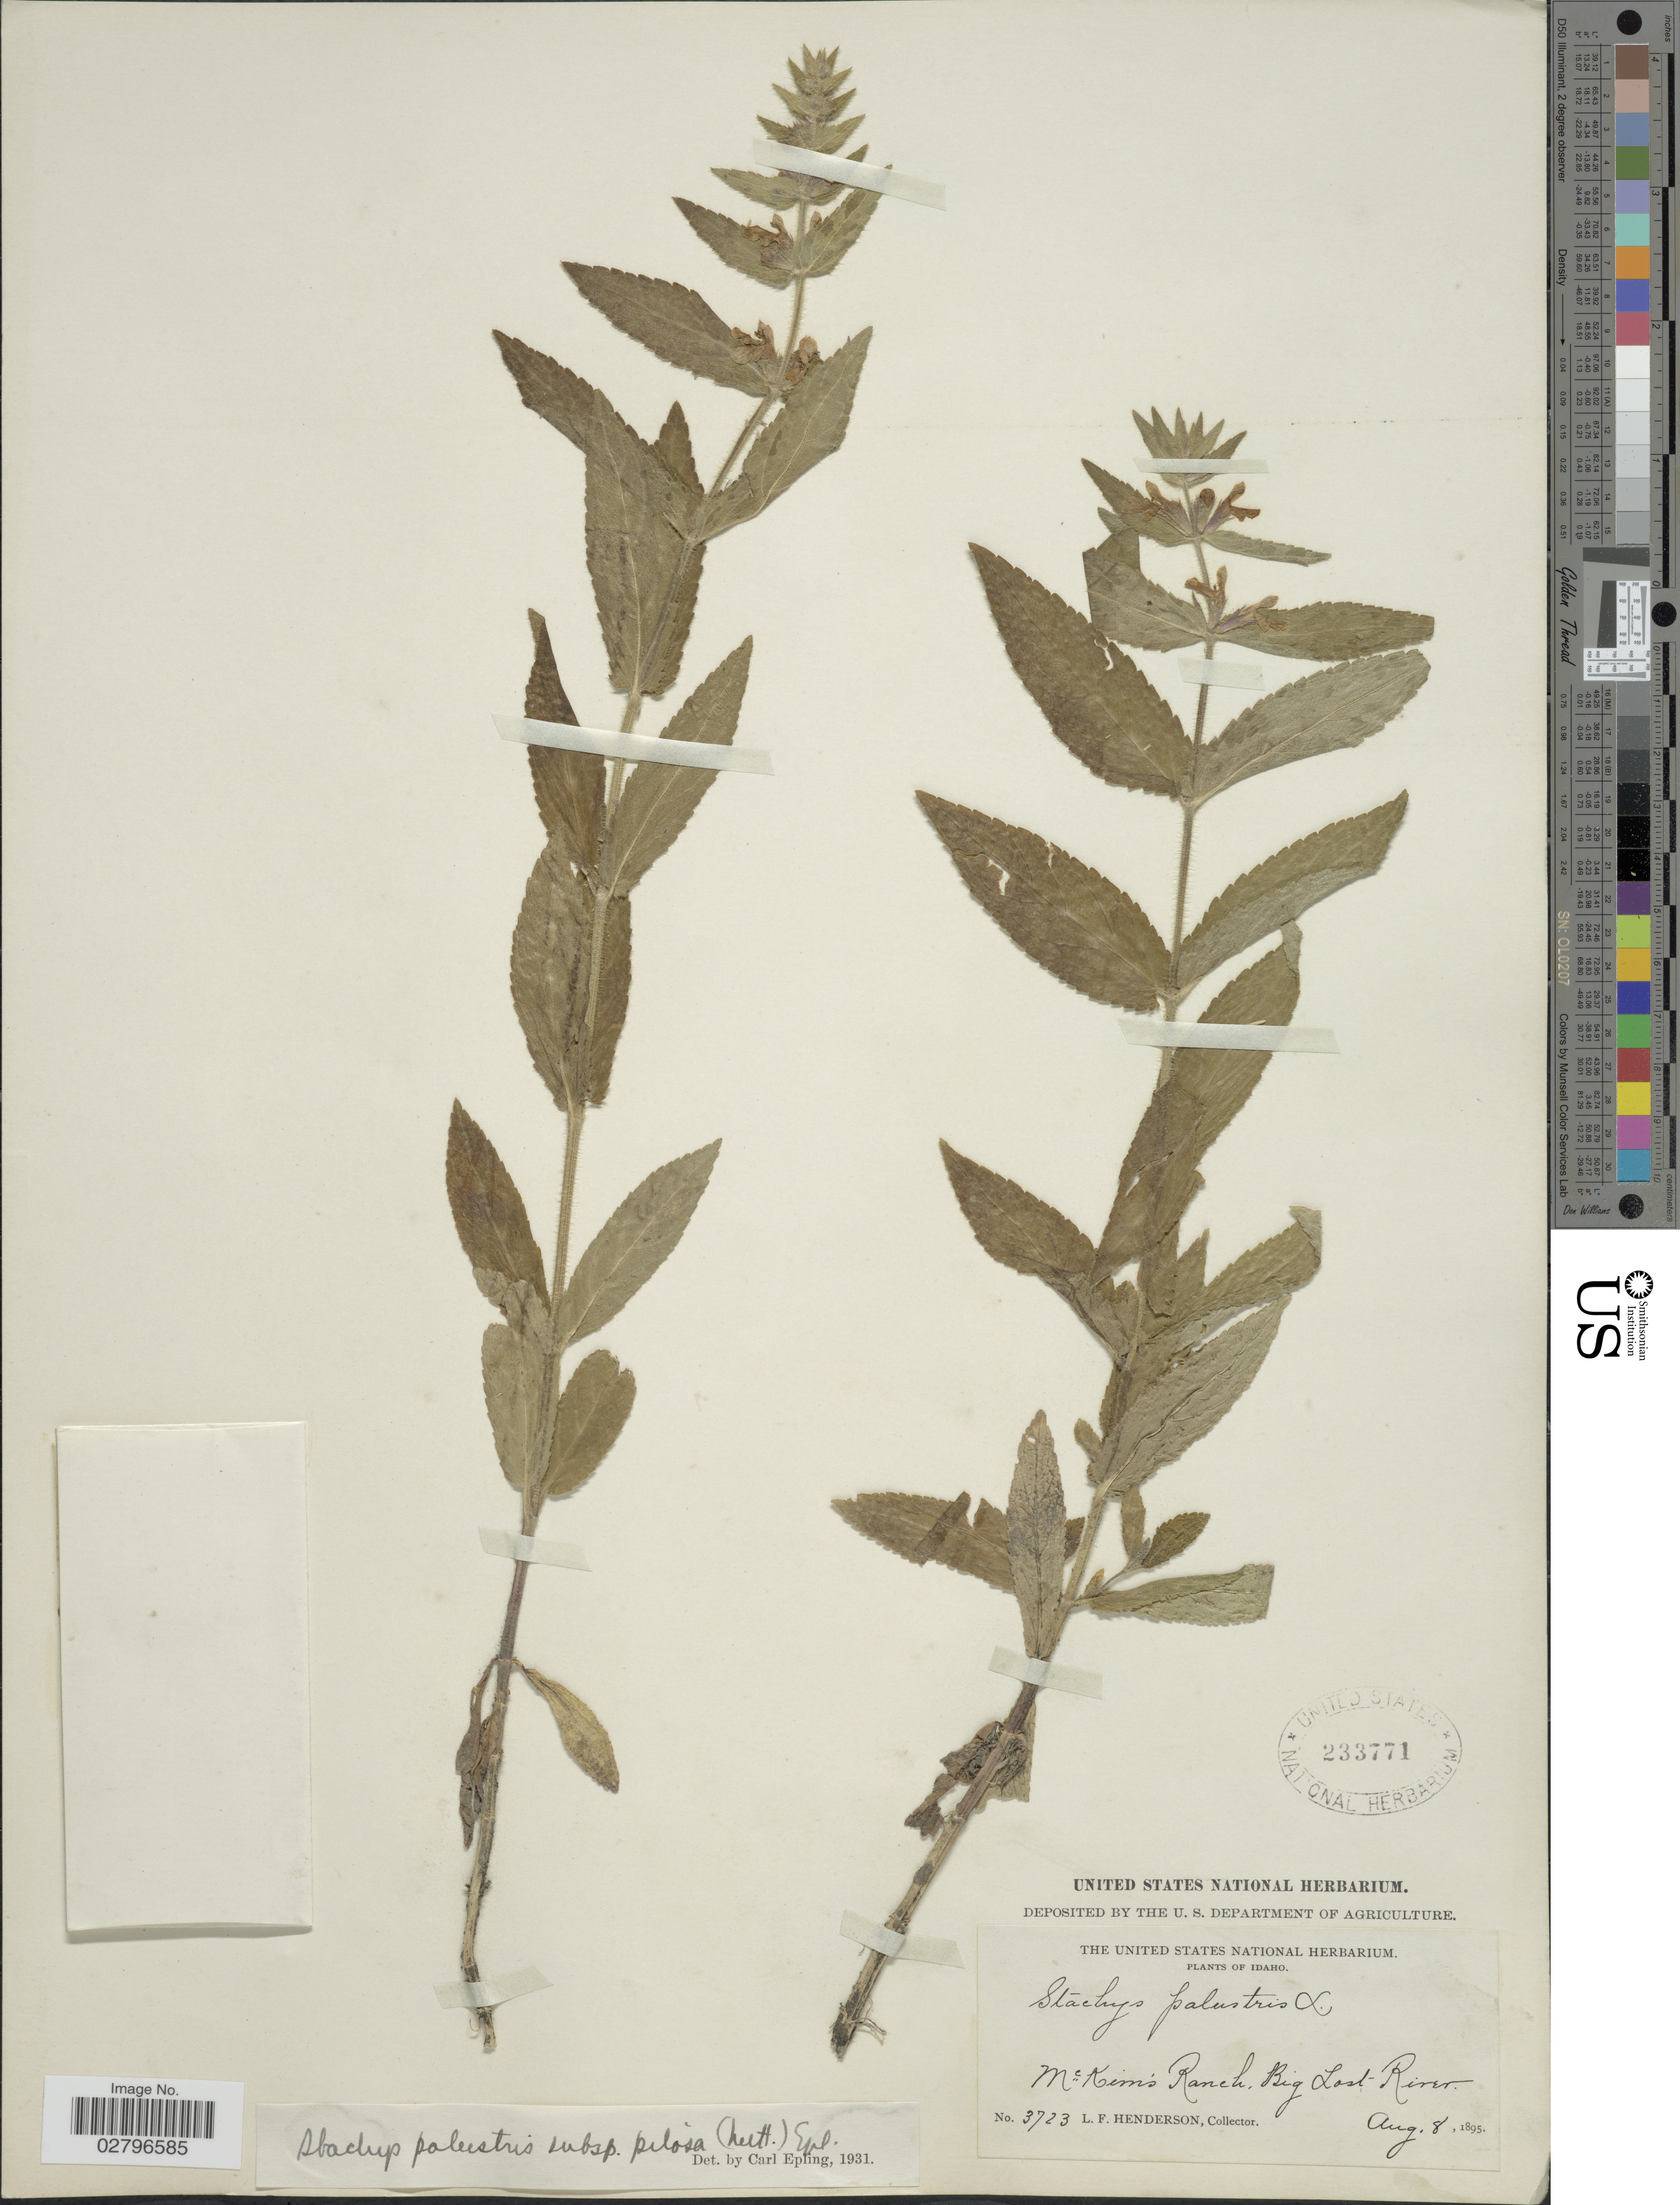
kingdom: Plantae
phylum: Tracheophyta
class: Magnoliopsida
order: Lamiales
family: Lamiaceae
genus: Stachys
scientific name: Stachys pilosa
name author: Nutt.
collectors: L. Henderson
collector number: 3723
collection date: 1895-08-08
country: United States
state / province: Idaho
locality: Mc.Kim's Ranch, Big Lost River.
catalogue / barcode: US 233771